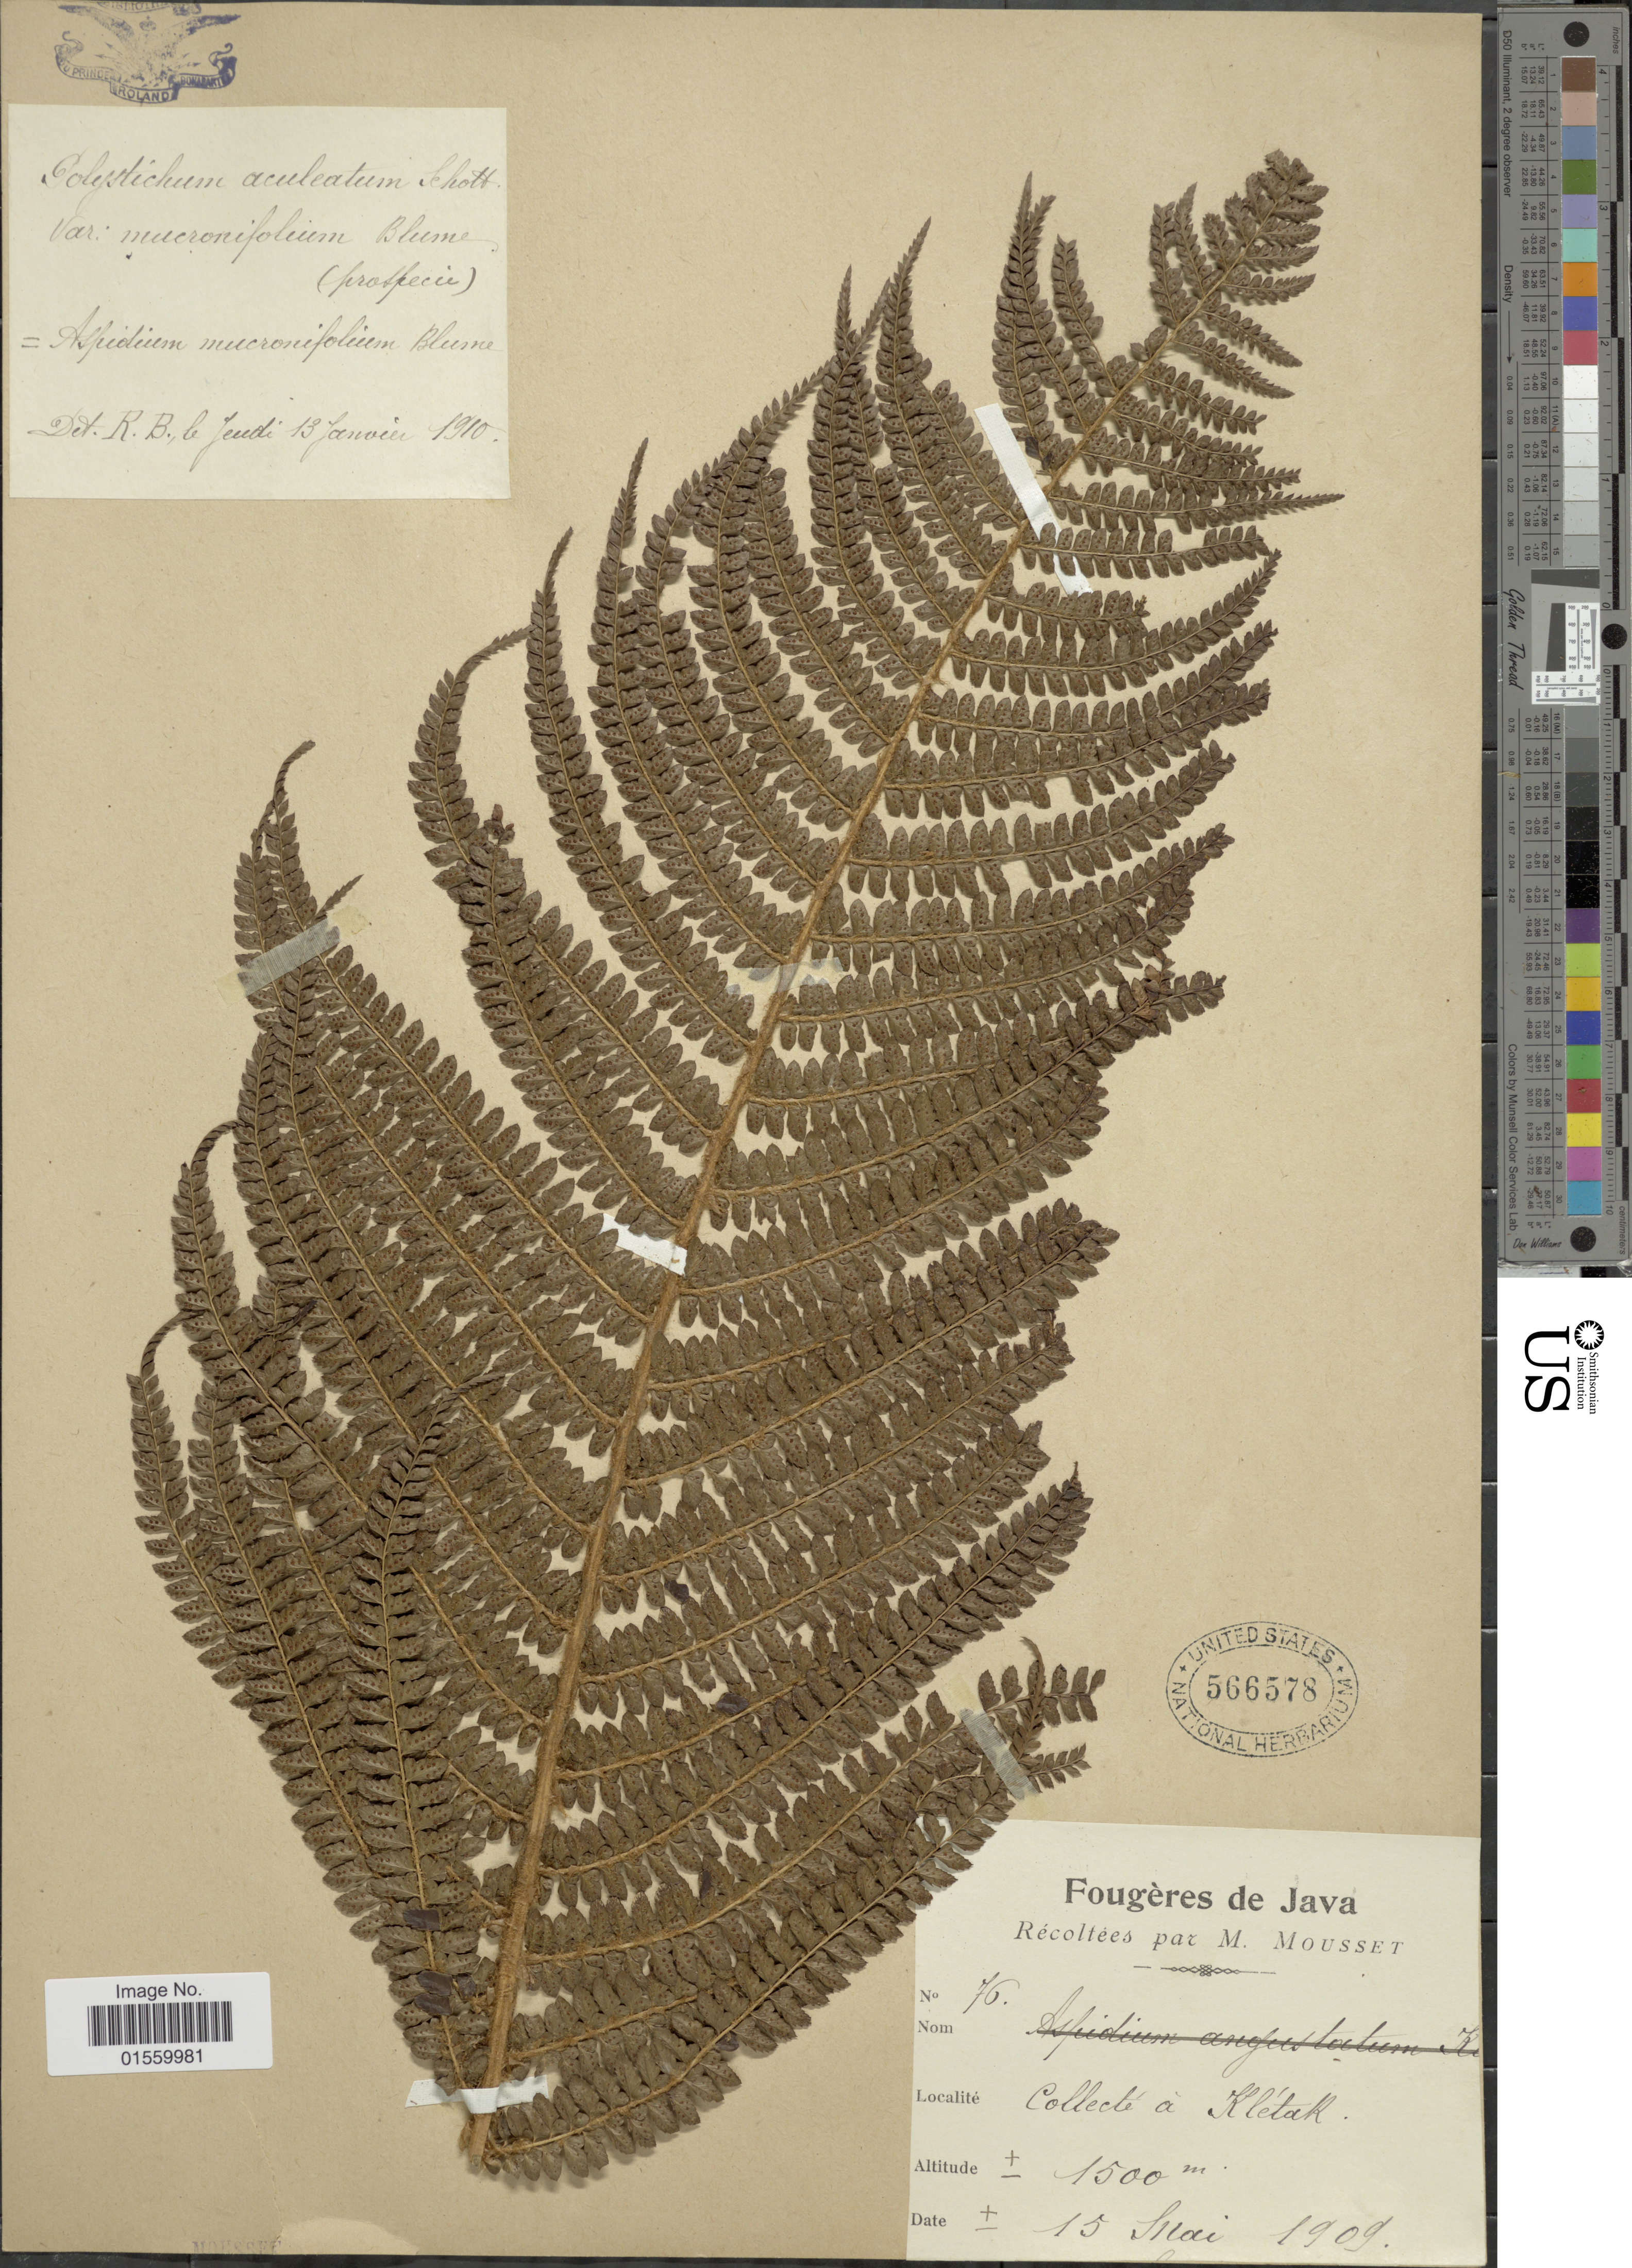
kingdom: Plantae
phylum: Tracheophyta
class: Polypodiopsida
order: Polypodiales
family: Dryopteridaceae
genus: Polystichum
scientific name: Polystichum tenggerense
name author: Rosenst.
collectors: M. Mousset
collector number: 76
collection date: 1909-05-15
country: Indonesia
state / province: Java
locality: Collecte a Kletak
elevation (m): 1500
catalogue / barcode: US 566578